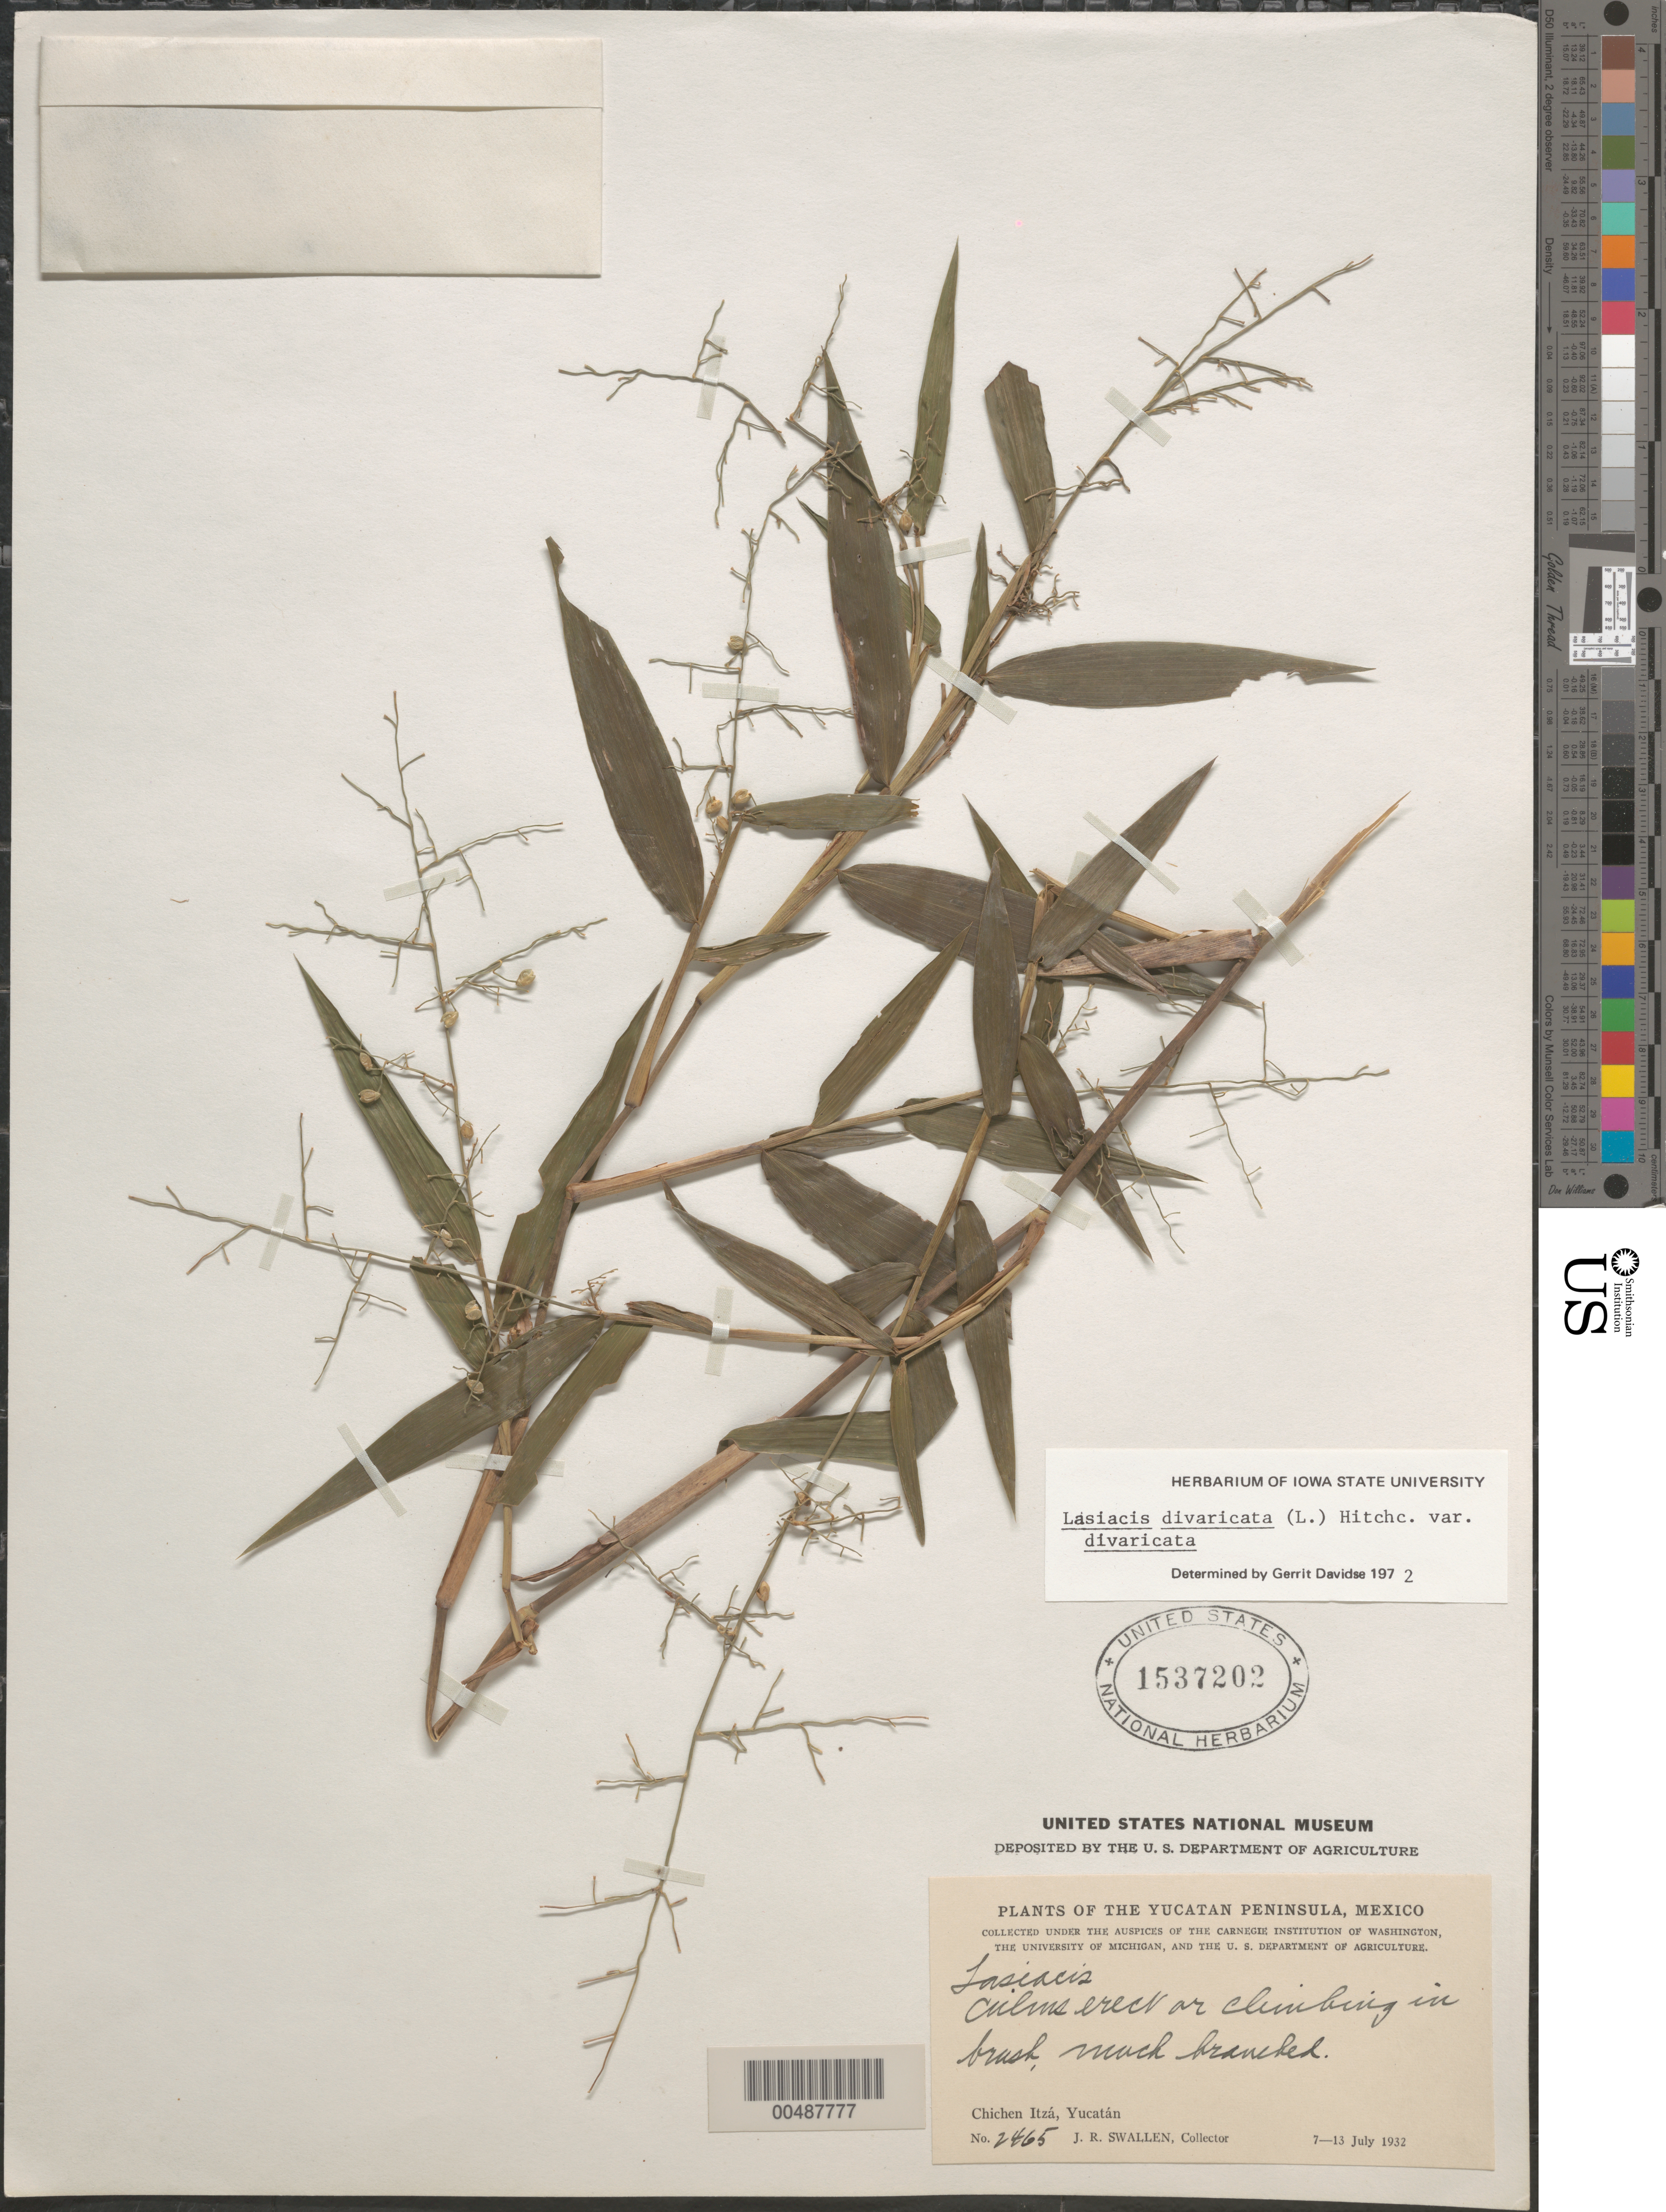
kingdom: Plantae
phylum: Tracheophyta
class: Liliopsida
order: Poales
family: Poaceae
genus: Lasiacis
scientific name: Lasiacis divaricata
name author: (L.) Hitchc.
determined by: Davidse, Gerrit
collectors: J. R. Swallen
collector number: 2465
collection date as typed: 7 Jul 1932 to 13 Jul 1932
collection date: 1932-07-07/1932-07-13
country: Mexico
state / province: Yucatan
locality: Yucatan Peninsula, Chichen Itz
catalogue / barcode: US 1537202